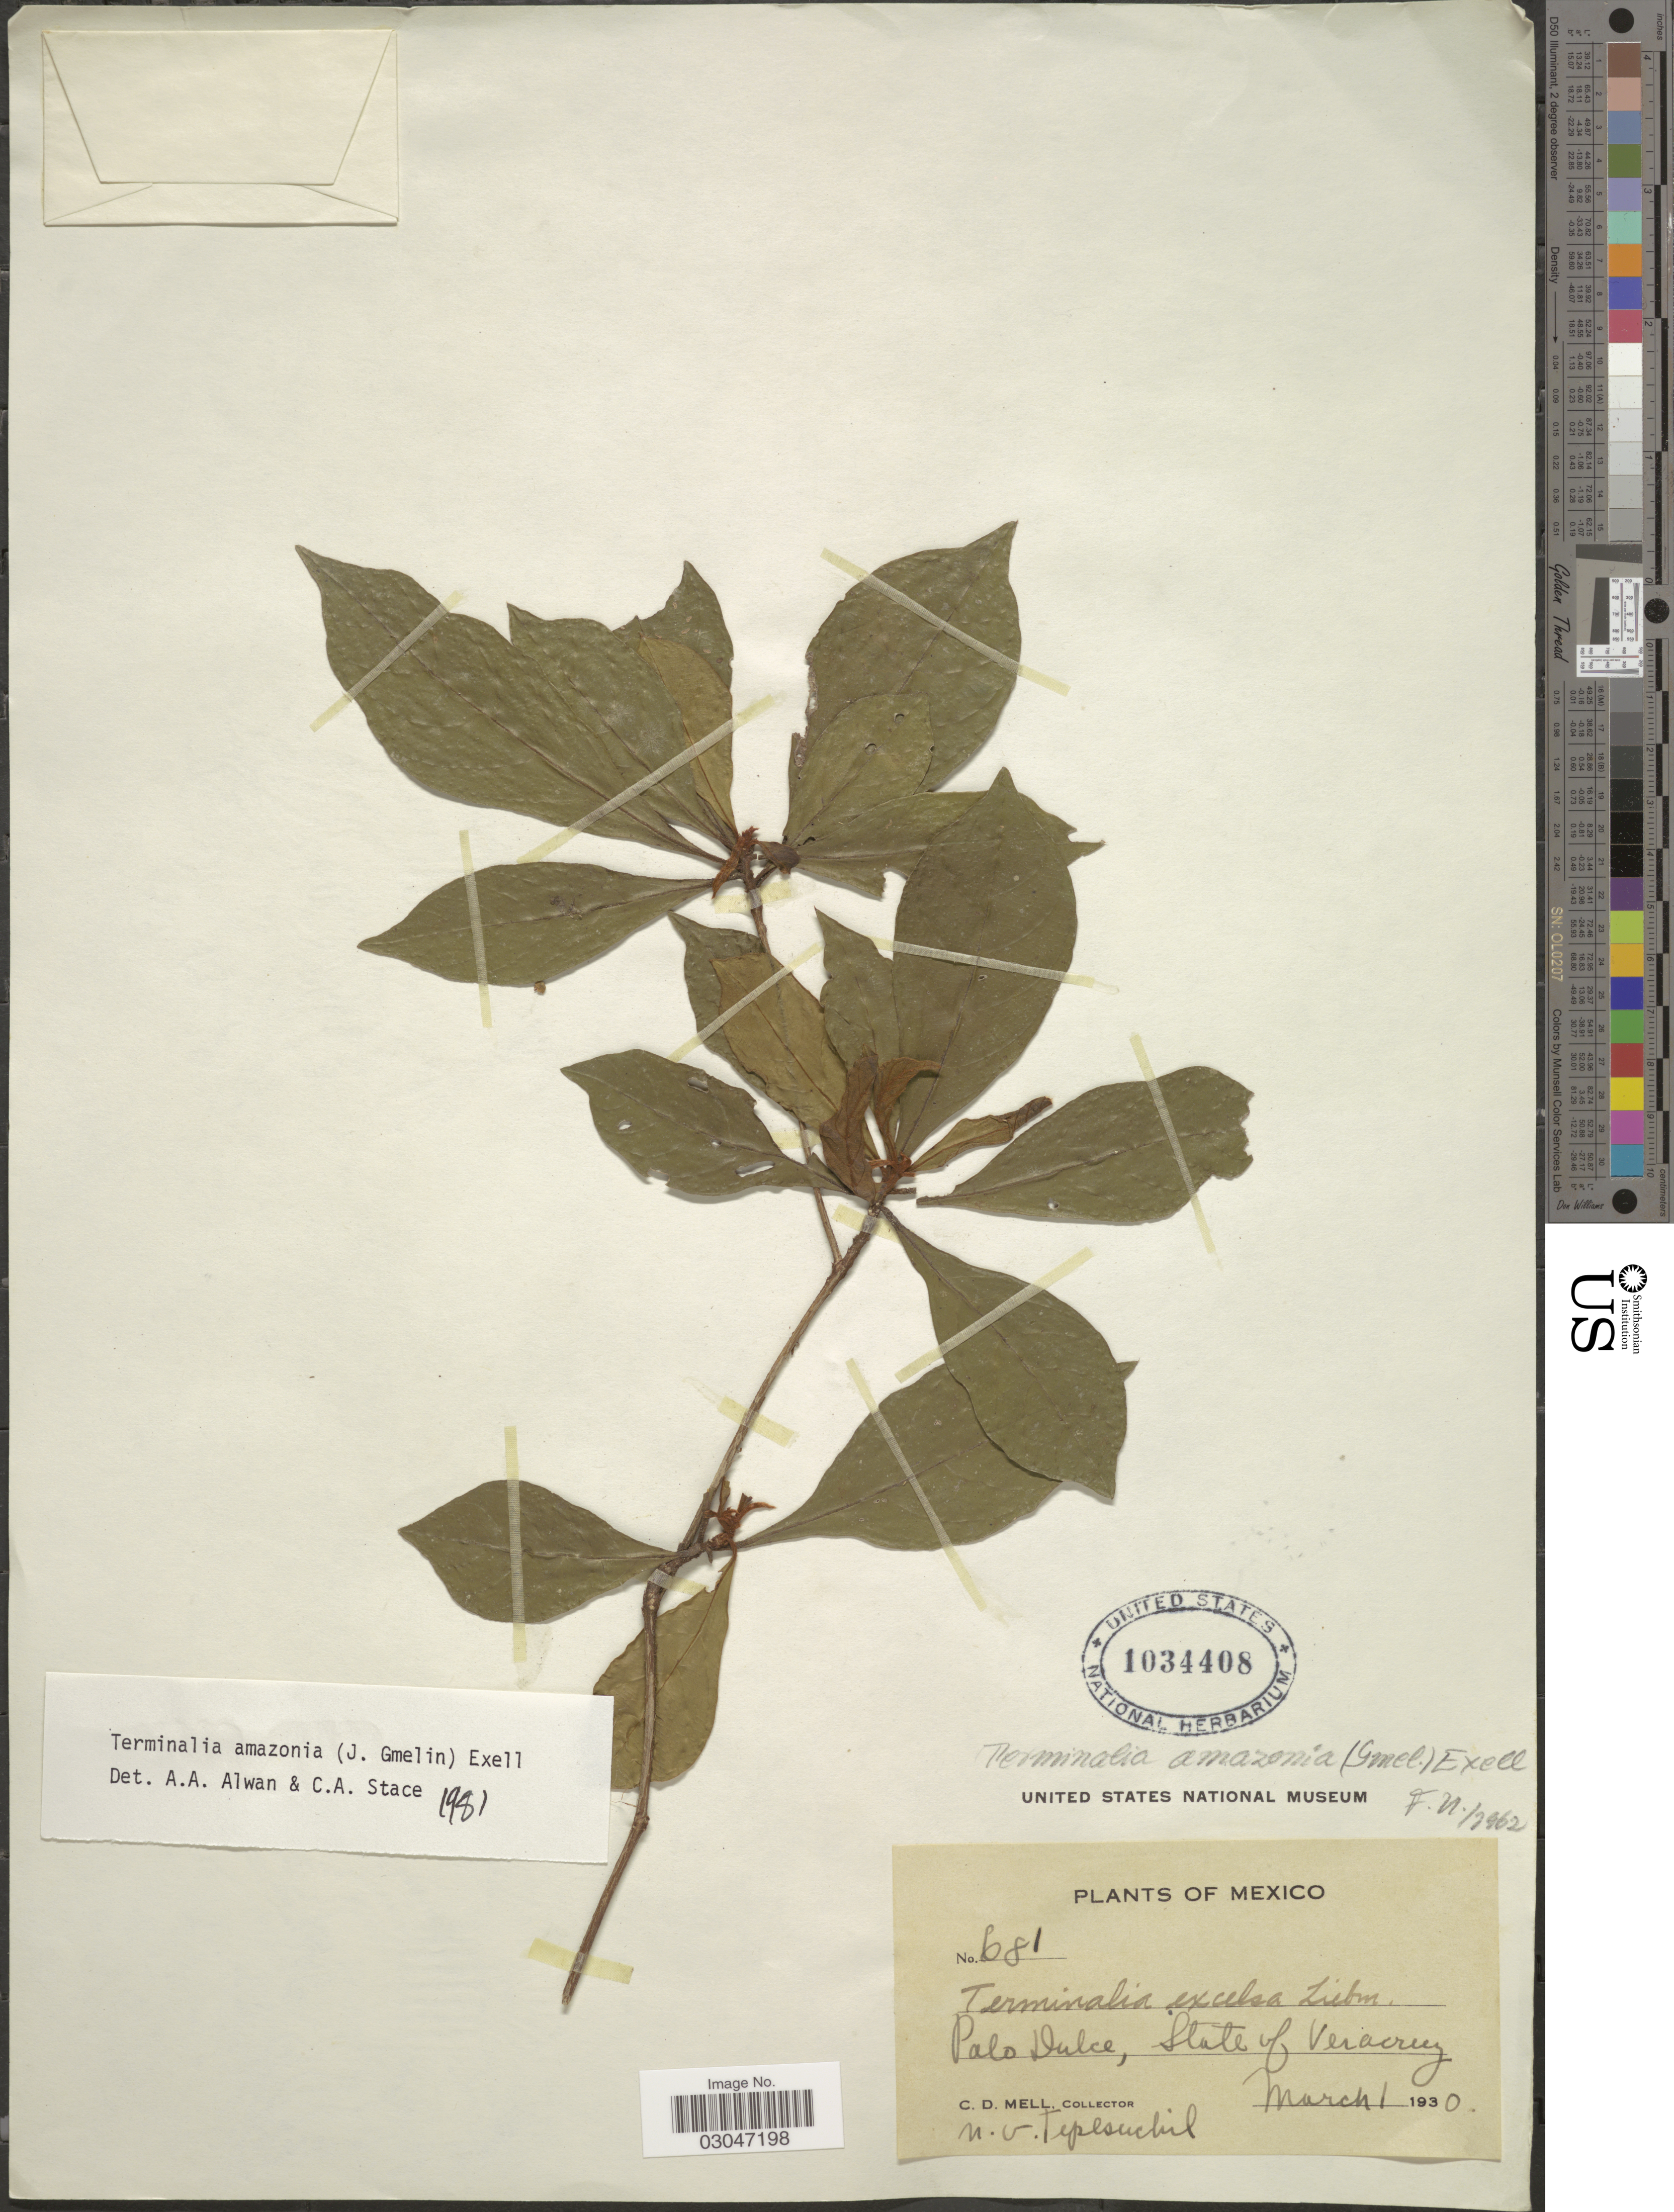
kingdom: Plantae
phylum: Tracheophyta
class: Magnoliopsida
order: Myrtales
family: Combretaceae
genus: Terminalia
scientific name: Terminalia amazonia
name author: (J.F. Gmel.) Exell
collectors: C. D. Mell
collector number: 681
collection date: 1930-03-01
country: Mexico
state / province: Veracruz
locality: Palo Dulce, State of Veracruz.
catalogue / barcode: US 1034408